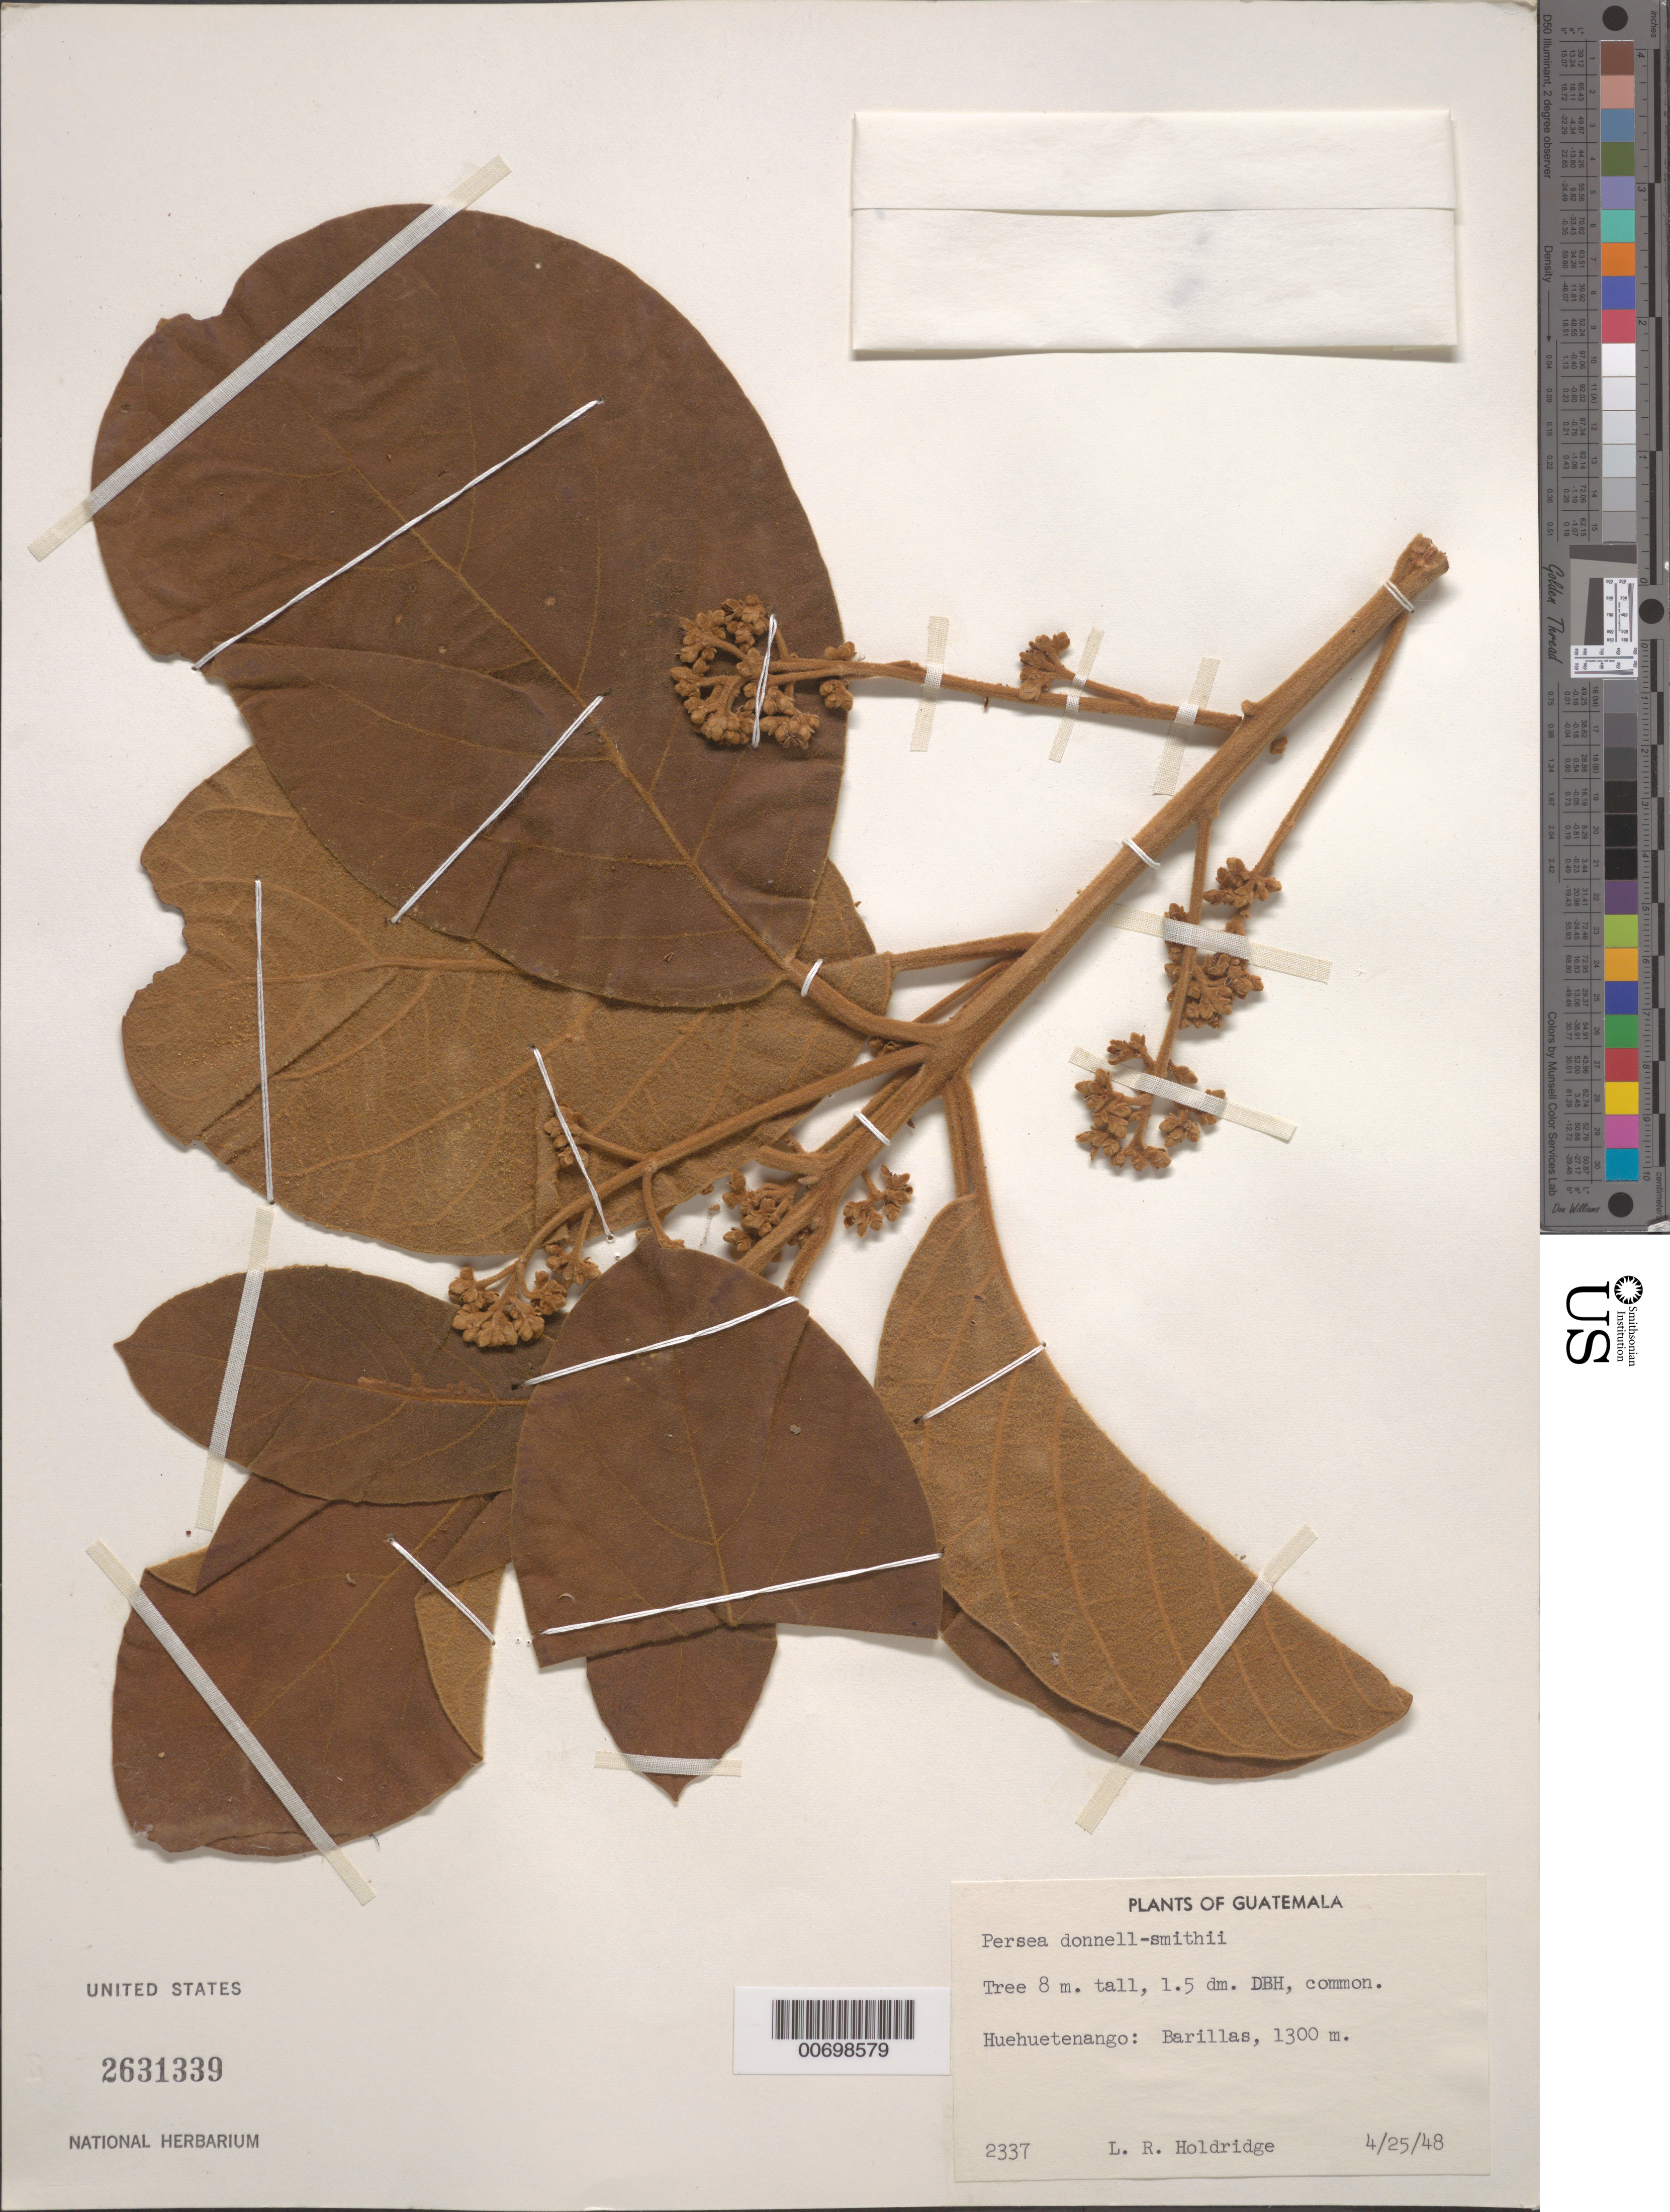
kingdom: Plantae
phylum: Tracheophyta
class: Magnoliopsida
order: Laurales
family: Lauraceae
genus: Persea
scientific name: Persea donnell-smithii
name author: Mez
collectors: L. Holdridge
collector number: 2337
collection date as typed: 25 Apr 1948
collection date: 1948-04-25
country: Guatemala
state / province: Huehuetenango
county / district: Barillas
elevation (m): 1300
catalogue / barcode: US 2631339